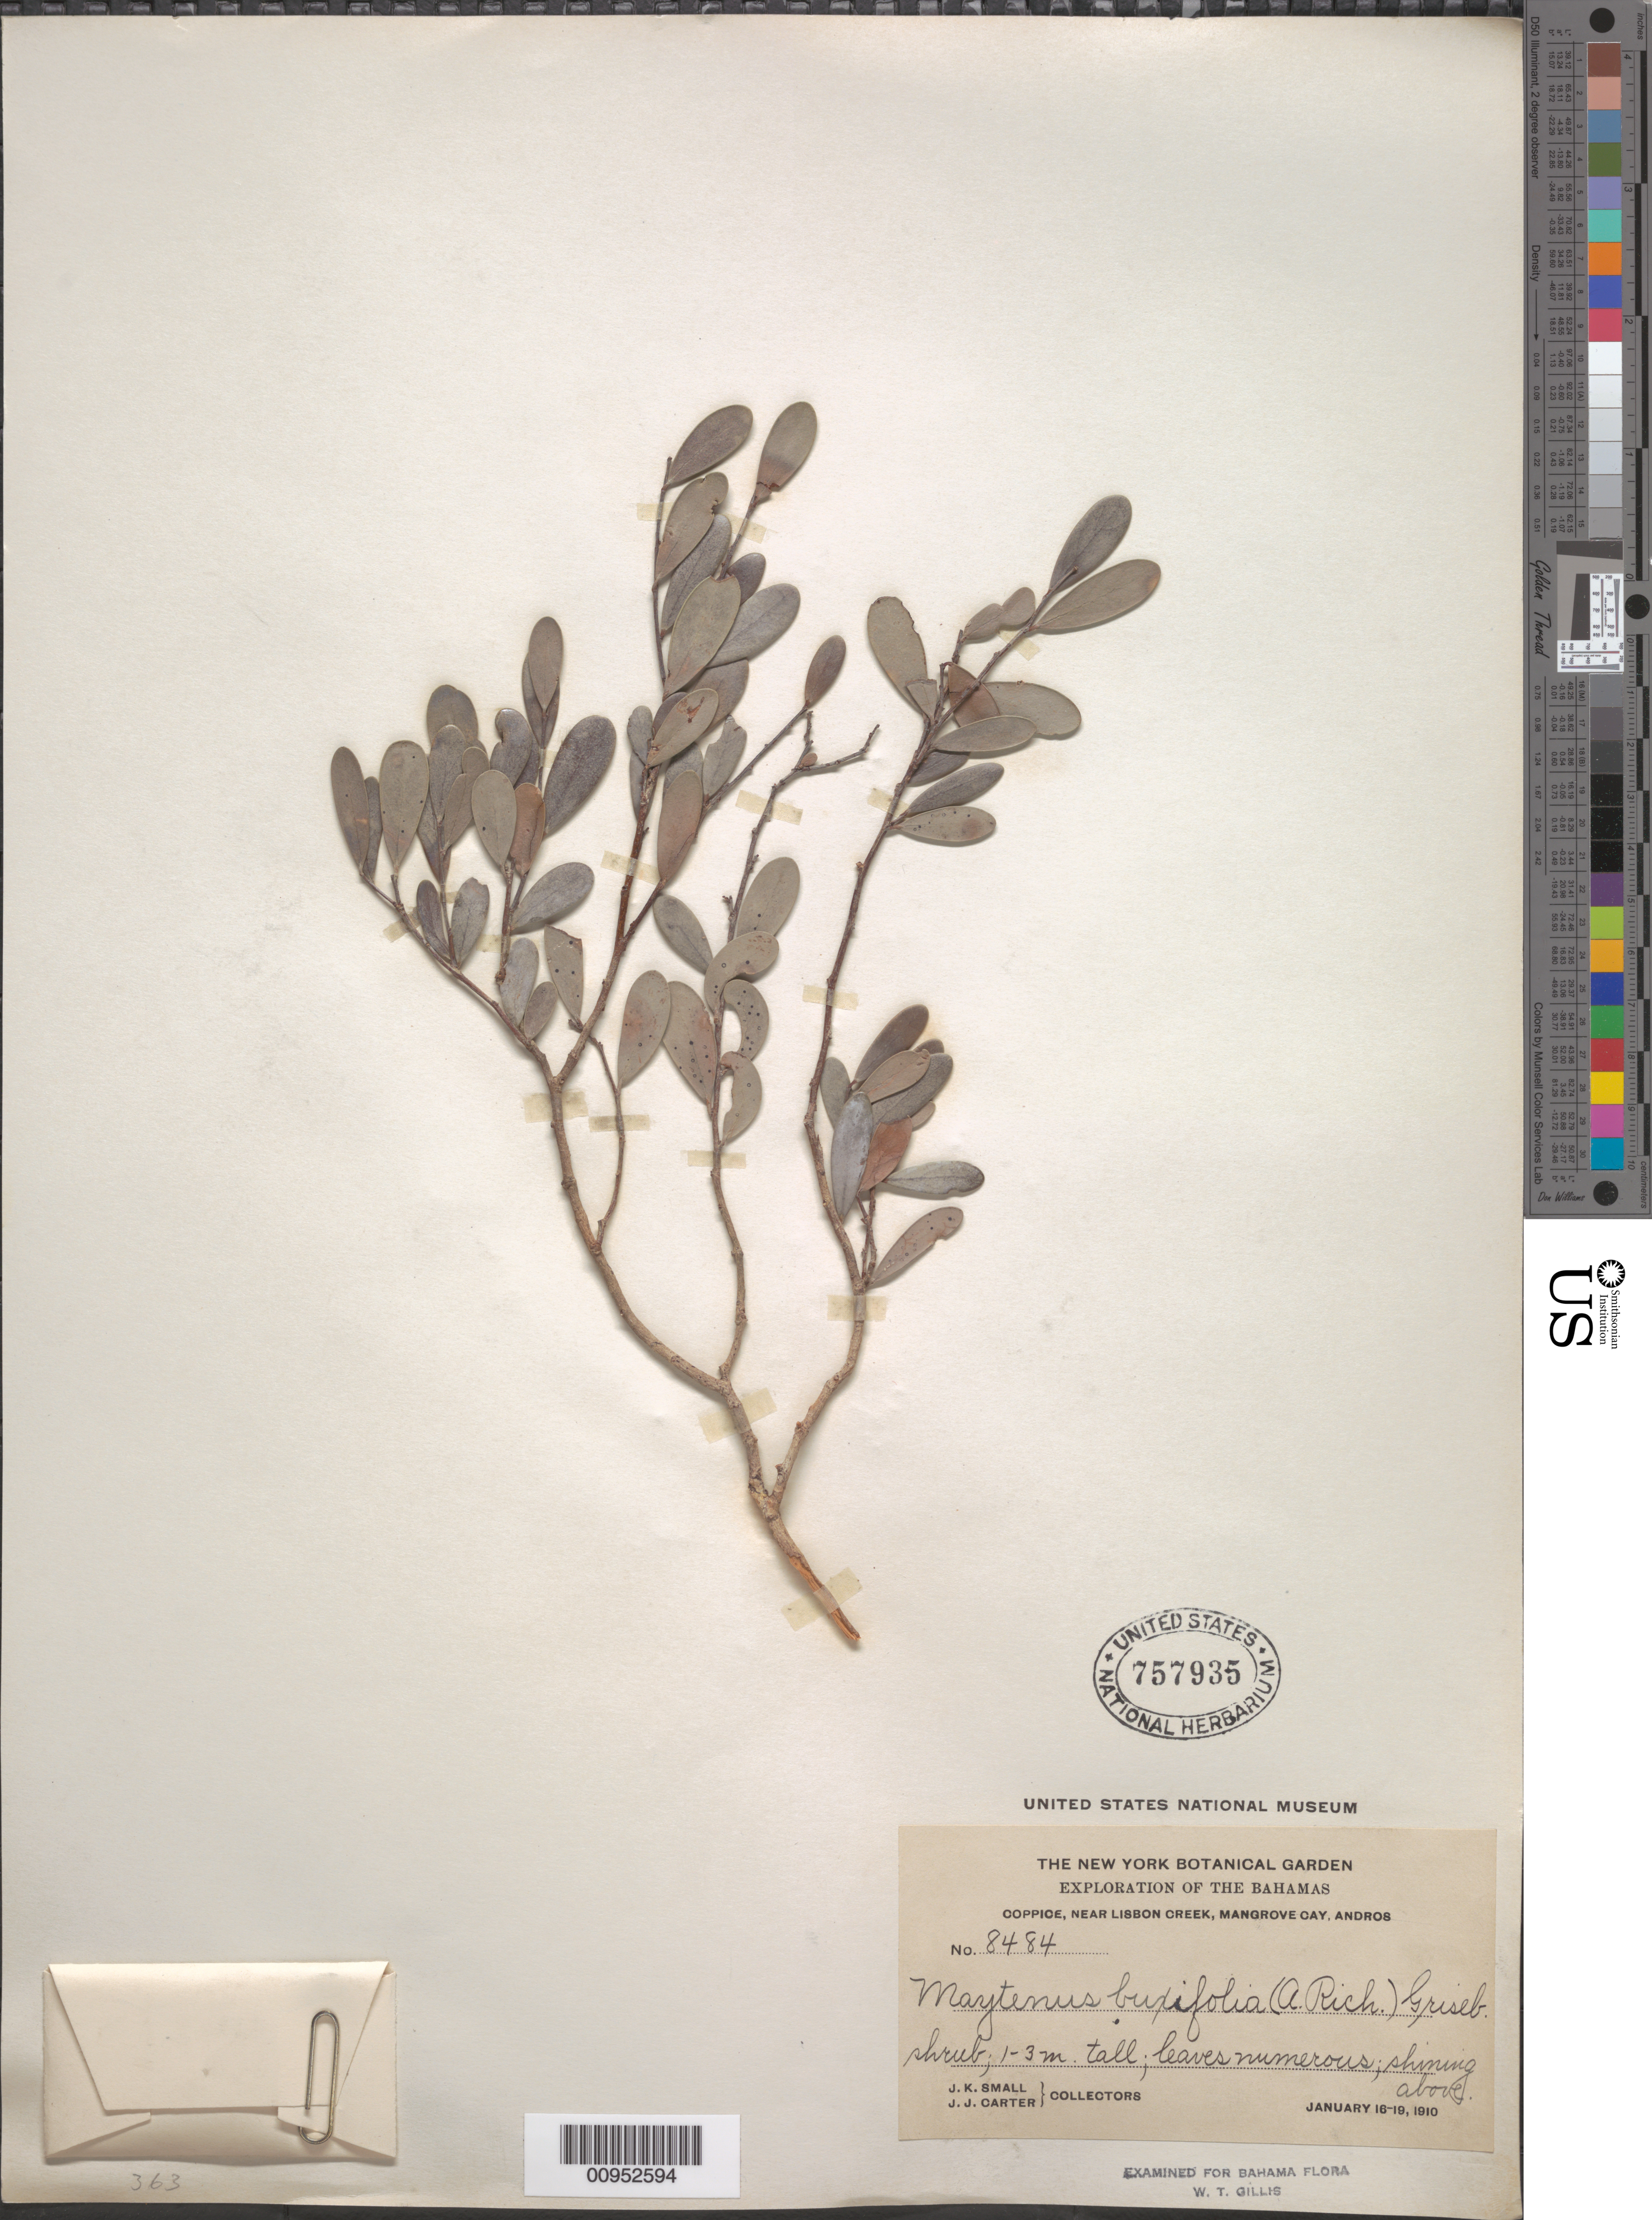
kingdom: Plantae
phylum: Tracheophyta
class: Magnoliopsida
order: Celastrales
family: Celastraceae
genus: Maytenus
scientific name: Maytenus buxifolia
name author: (A. Rich.) Griseb.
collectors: J. K. Small & J. J. Carter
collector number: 8484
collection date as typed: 16 Jan 1910 to 19 Jan 1910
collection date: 1910-01-16/1910-01-19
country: Bahamas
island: Andros I.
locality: Lisbon Creek, Mangrove Cay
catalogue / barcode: US 757935